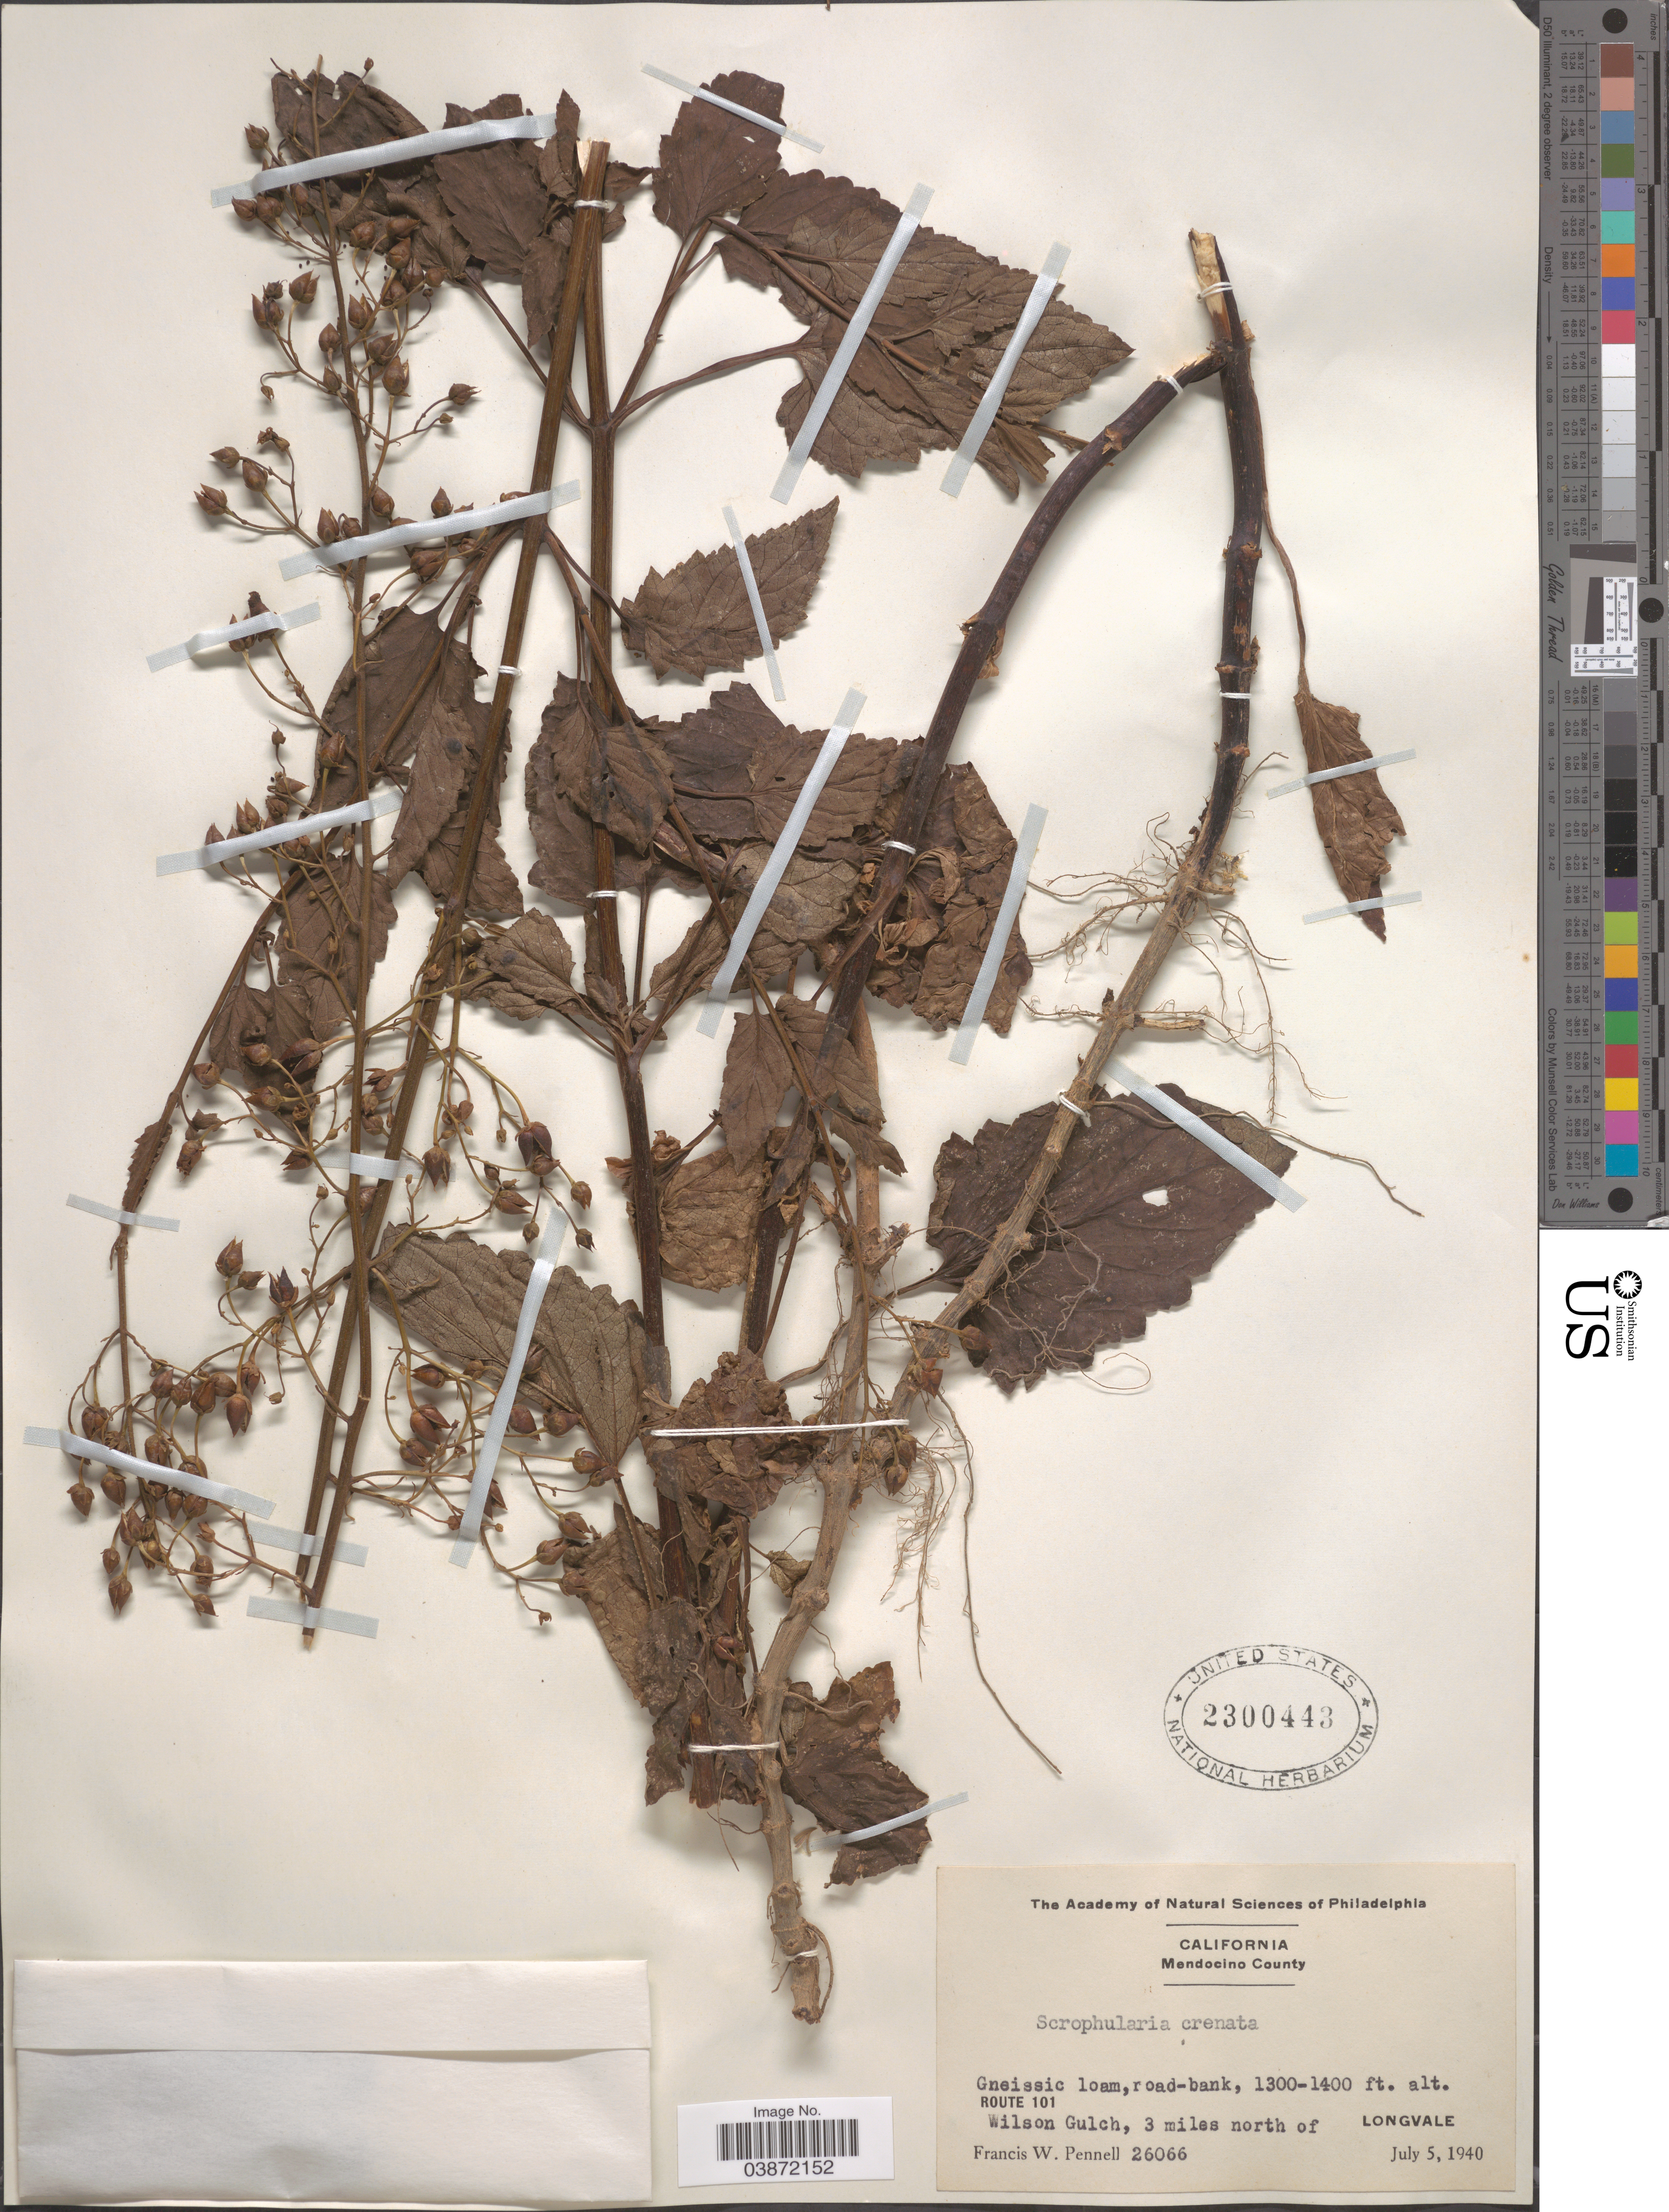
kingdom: Plantae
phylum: Tracheophyta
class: Magnoliopsida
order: Lamiales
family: Scrophulariaceae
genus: Scrophularia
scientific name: Scrophularia sp.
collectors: F. W. Pennell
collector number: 26066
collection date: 1940-07-05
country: United States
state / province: California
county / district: Mendocino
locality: Mendocino County. Gneissic loam, road-bank, Route 101. Wilson Gulch, 3 miles north of Longvale.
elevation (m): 396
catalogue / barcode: US 2300443